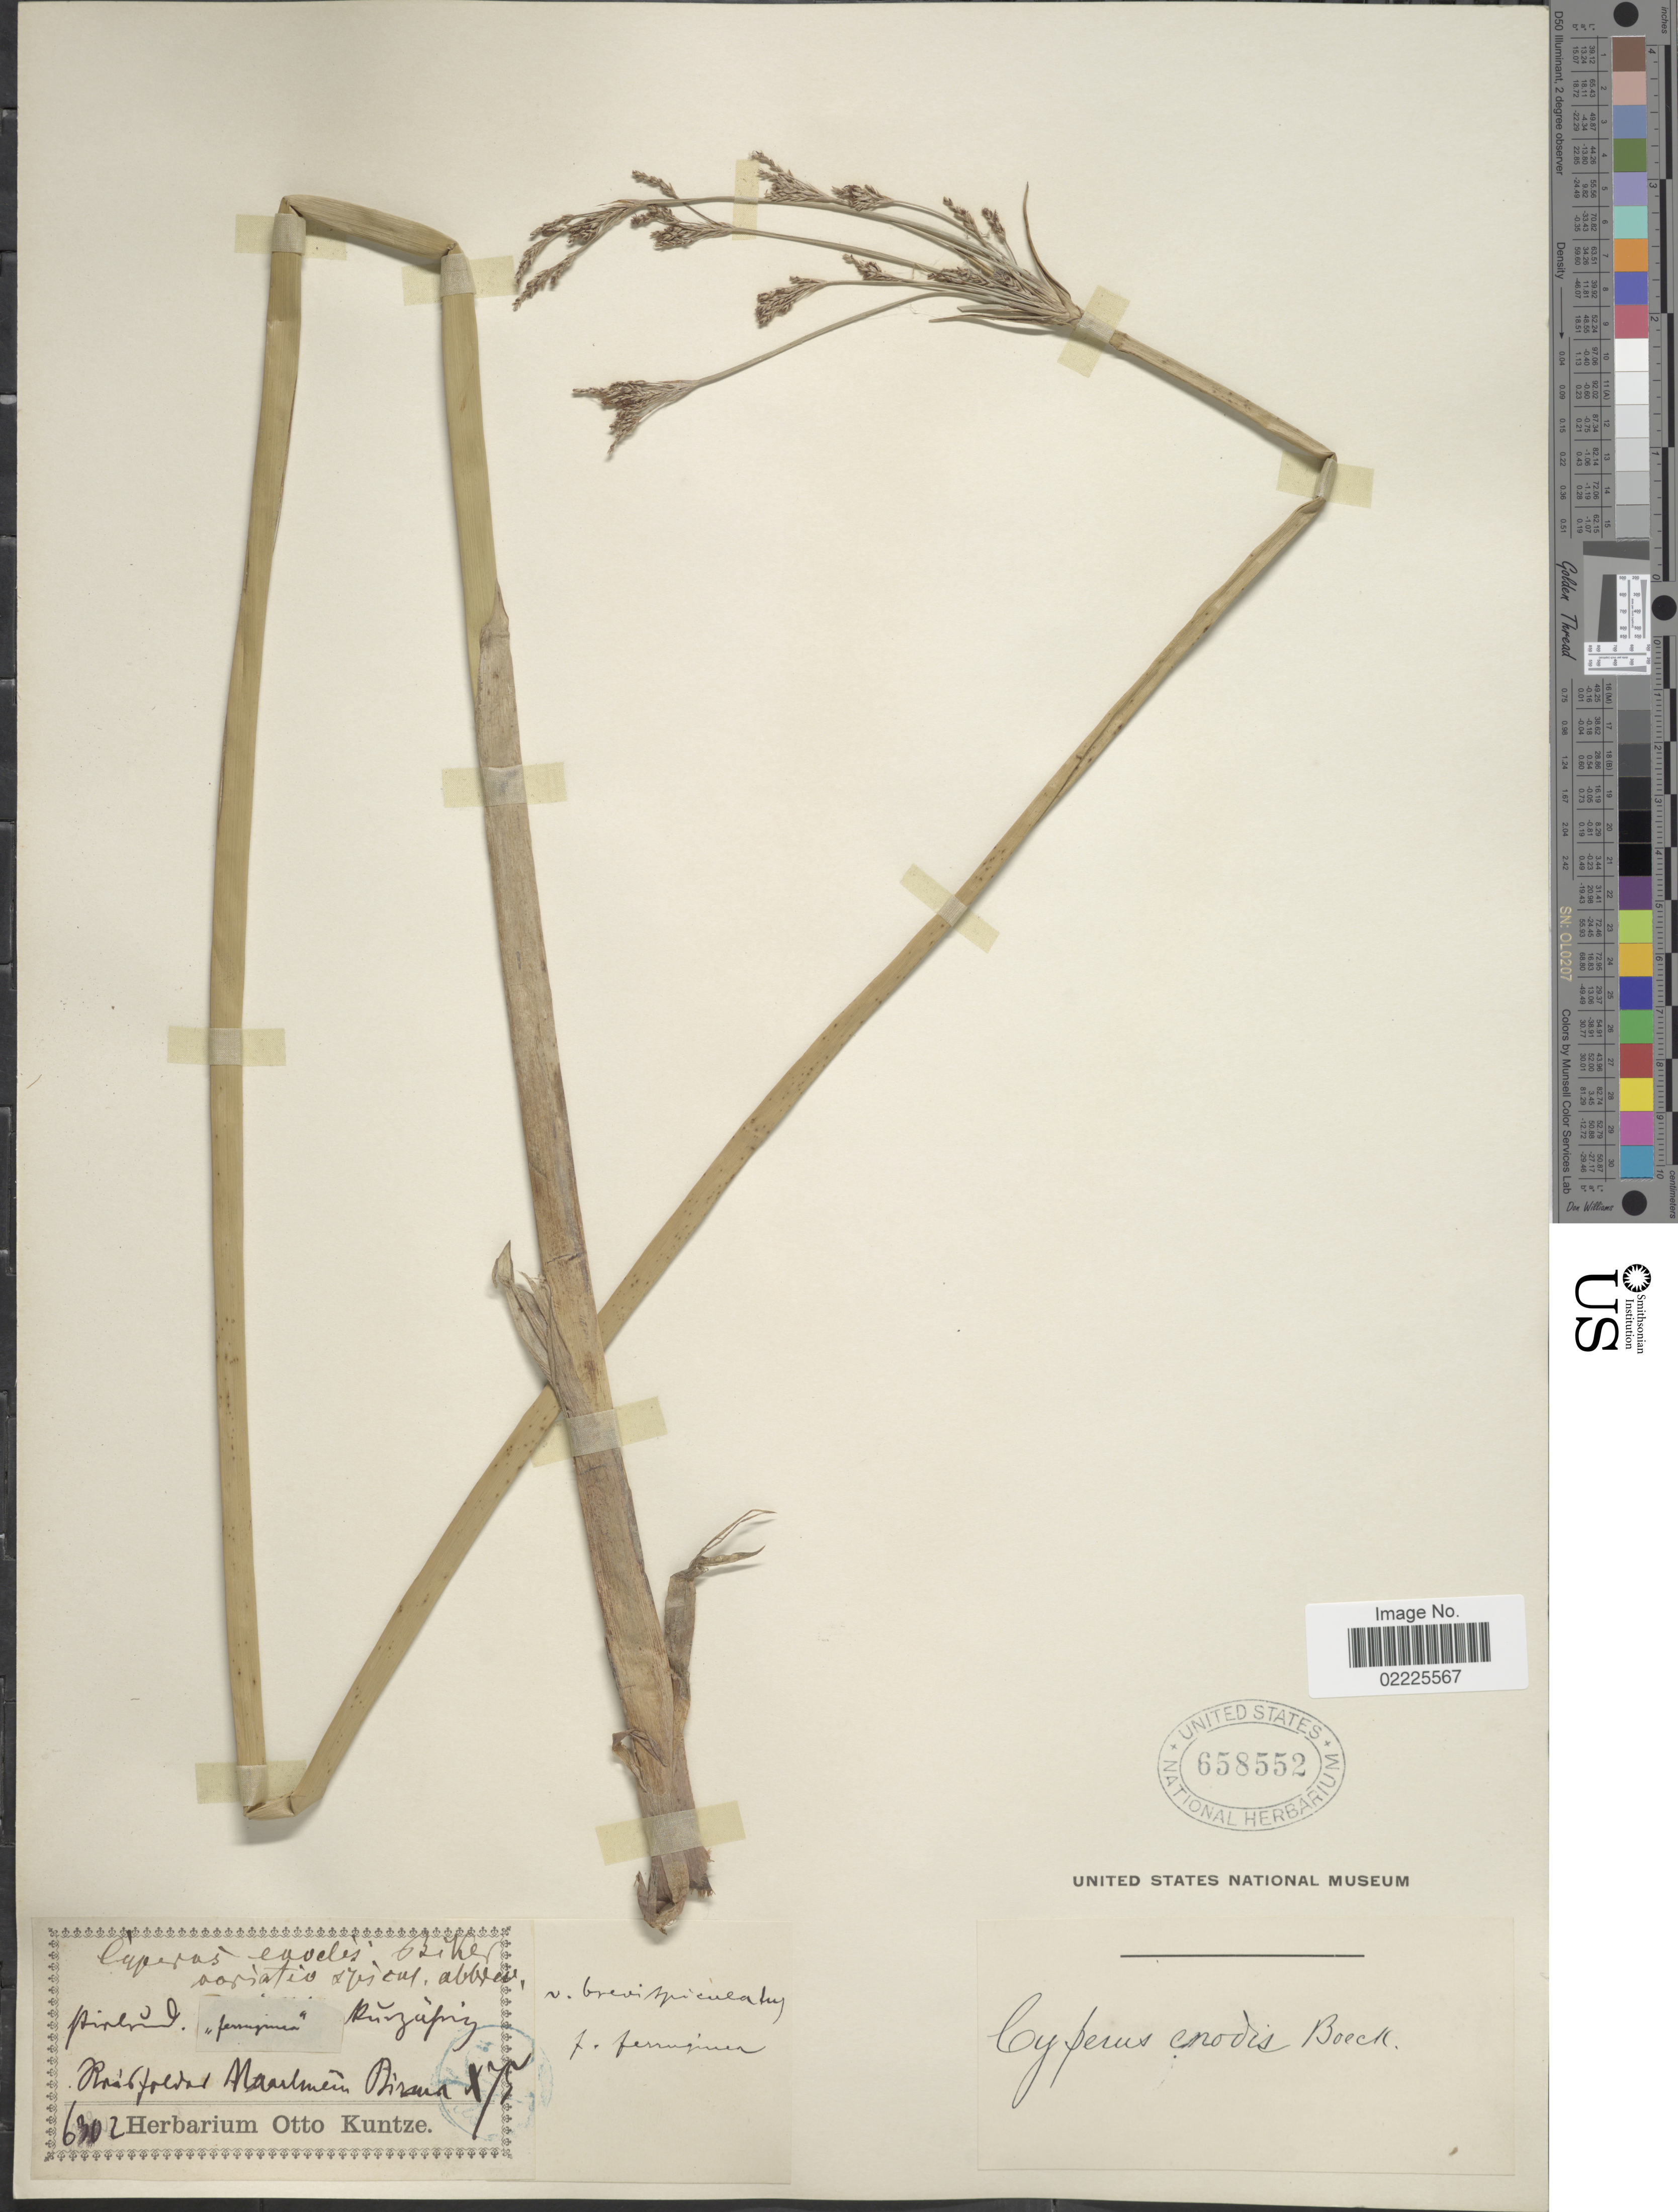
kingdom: Plantae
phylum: Tracheophyta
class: Liliopsida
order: Poales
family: Cyperaceae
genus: Cyperus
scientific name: Cyperus corymbosus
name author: Rottb.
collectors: ex herb. Otto Kuntze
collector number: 6302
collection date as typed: Transcribed d/m/y: /10/75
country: Myanmar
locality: Moulmein, Birma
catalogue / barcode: US 658552